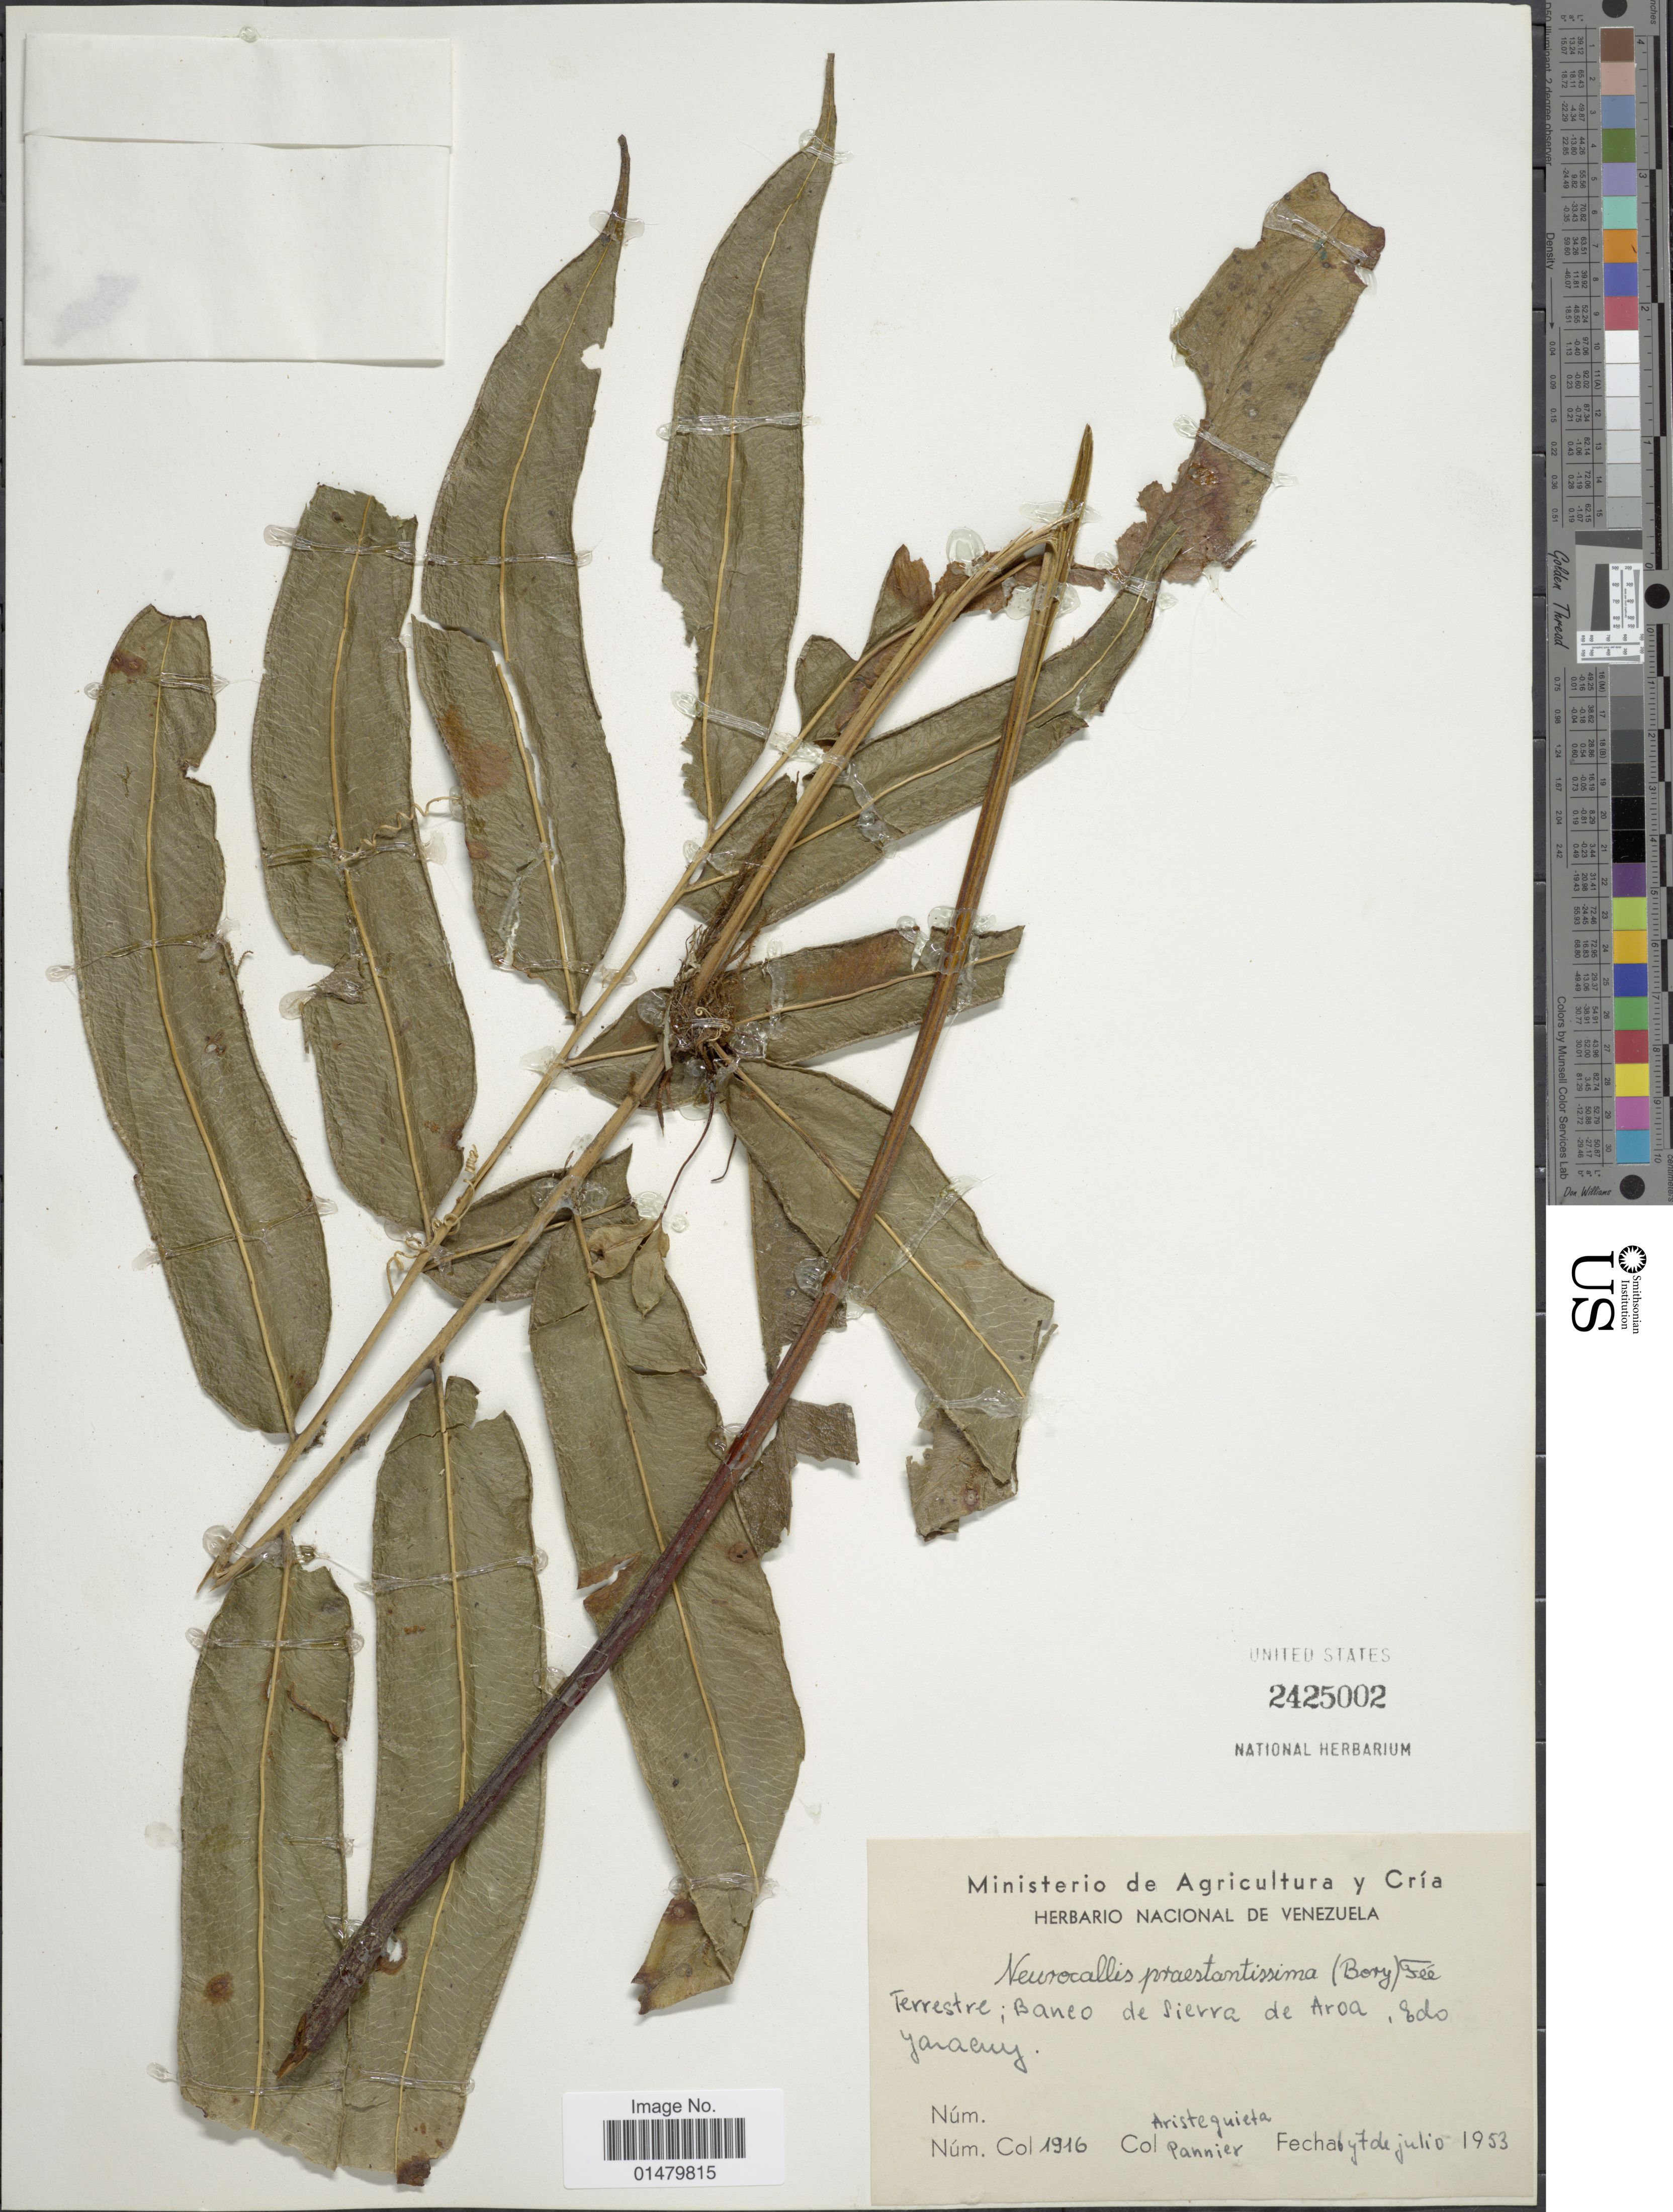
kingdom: Plantae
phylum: Tracheophyta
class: Polypodiopsida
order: Polypodiales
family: Pteridaceae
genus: Pteris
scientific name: Pteris praestantissima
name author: (Bory ex Fée) Christenh.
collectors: -. Aristeguieta & F. Pannier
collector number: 1916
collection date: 1953-07-06/1953-07-07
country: Venezuela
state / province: Yaracuy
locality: Baneo de Sierra de Aroa, Edo Yaracuy.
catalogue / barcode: US 2425002